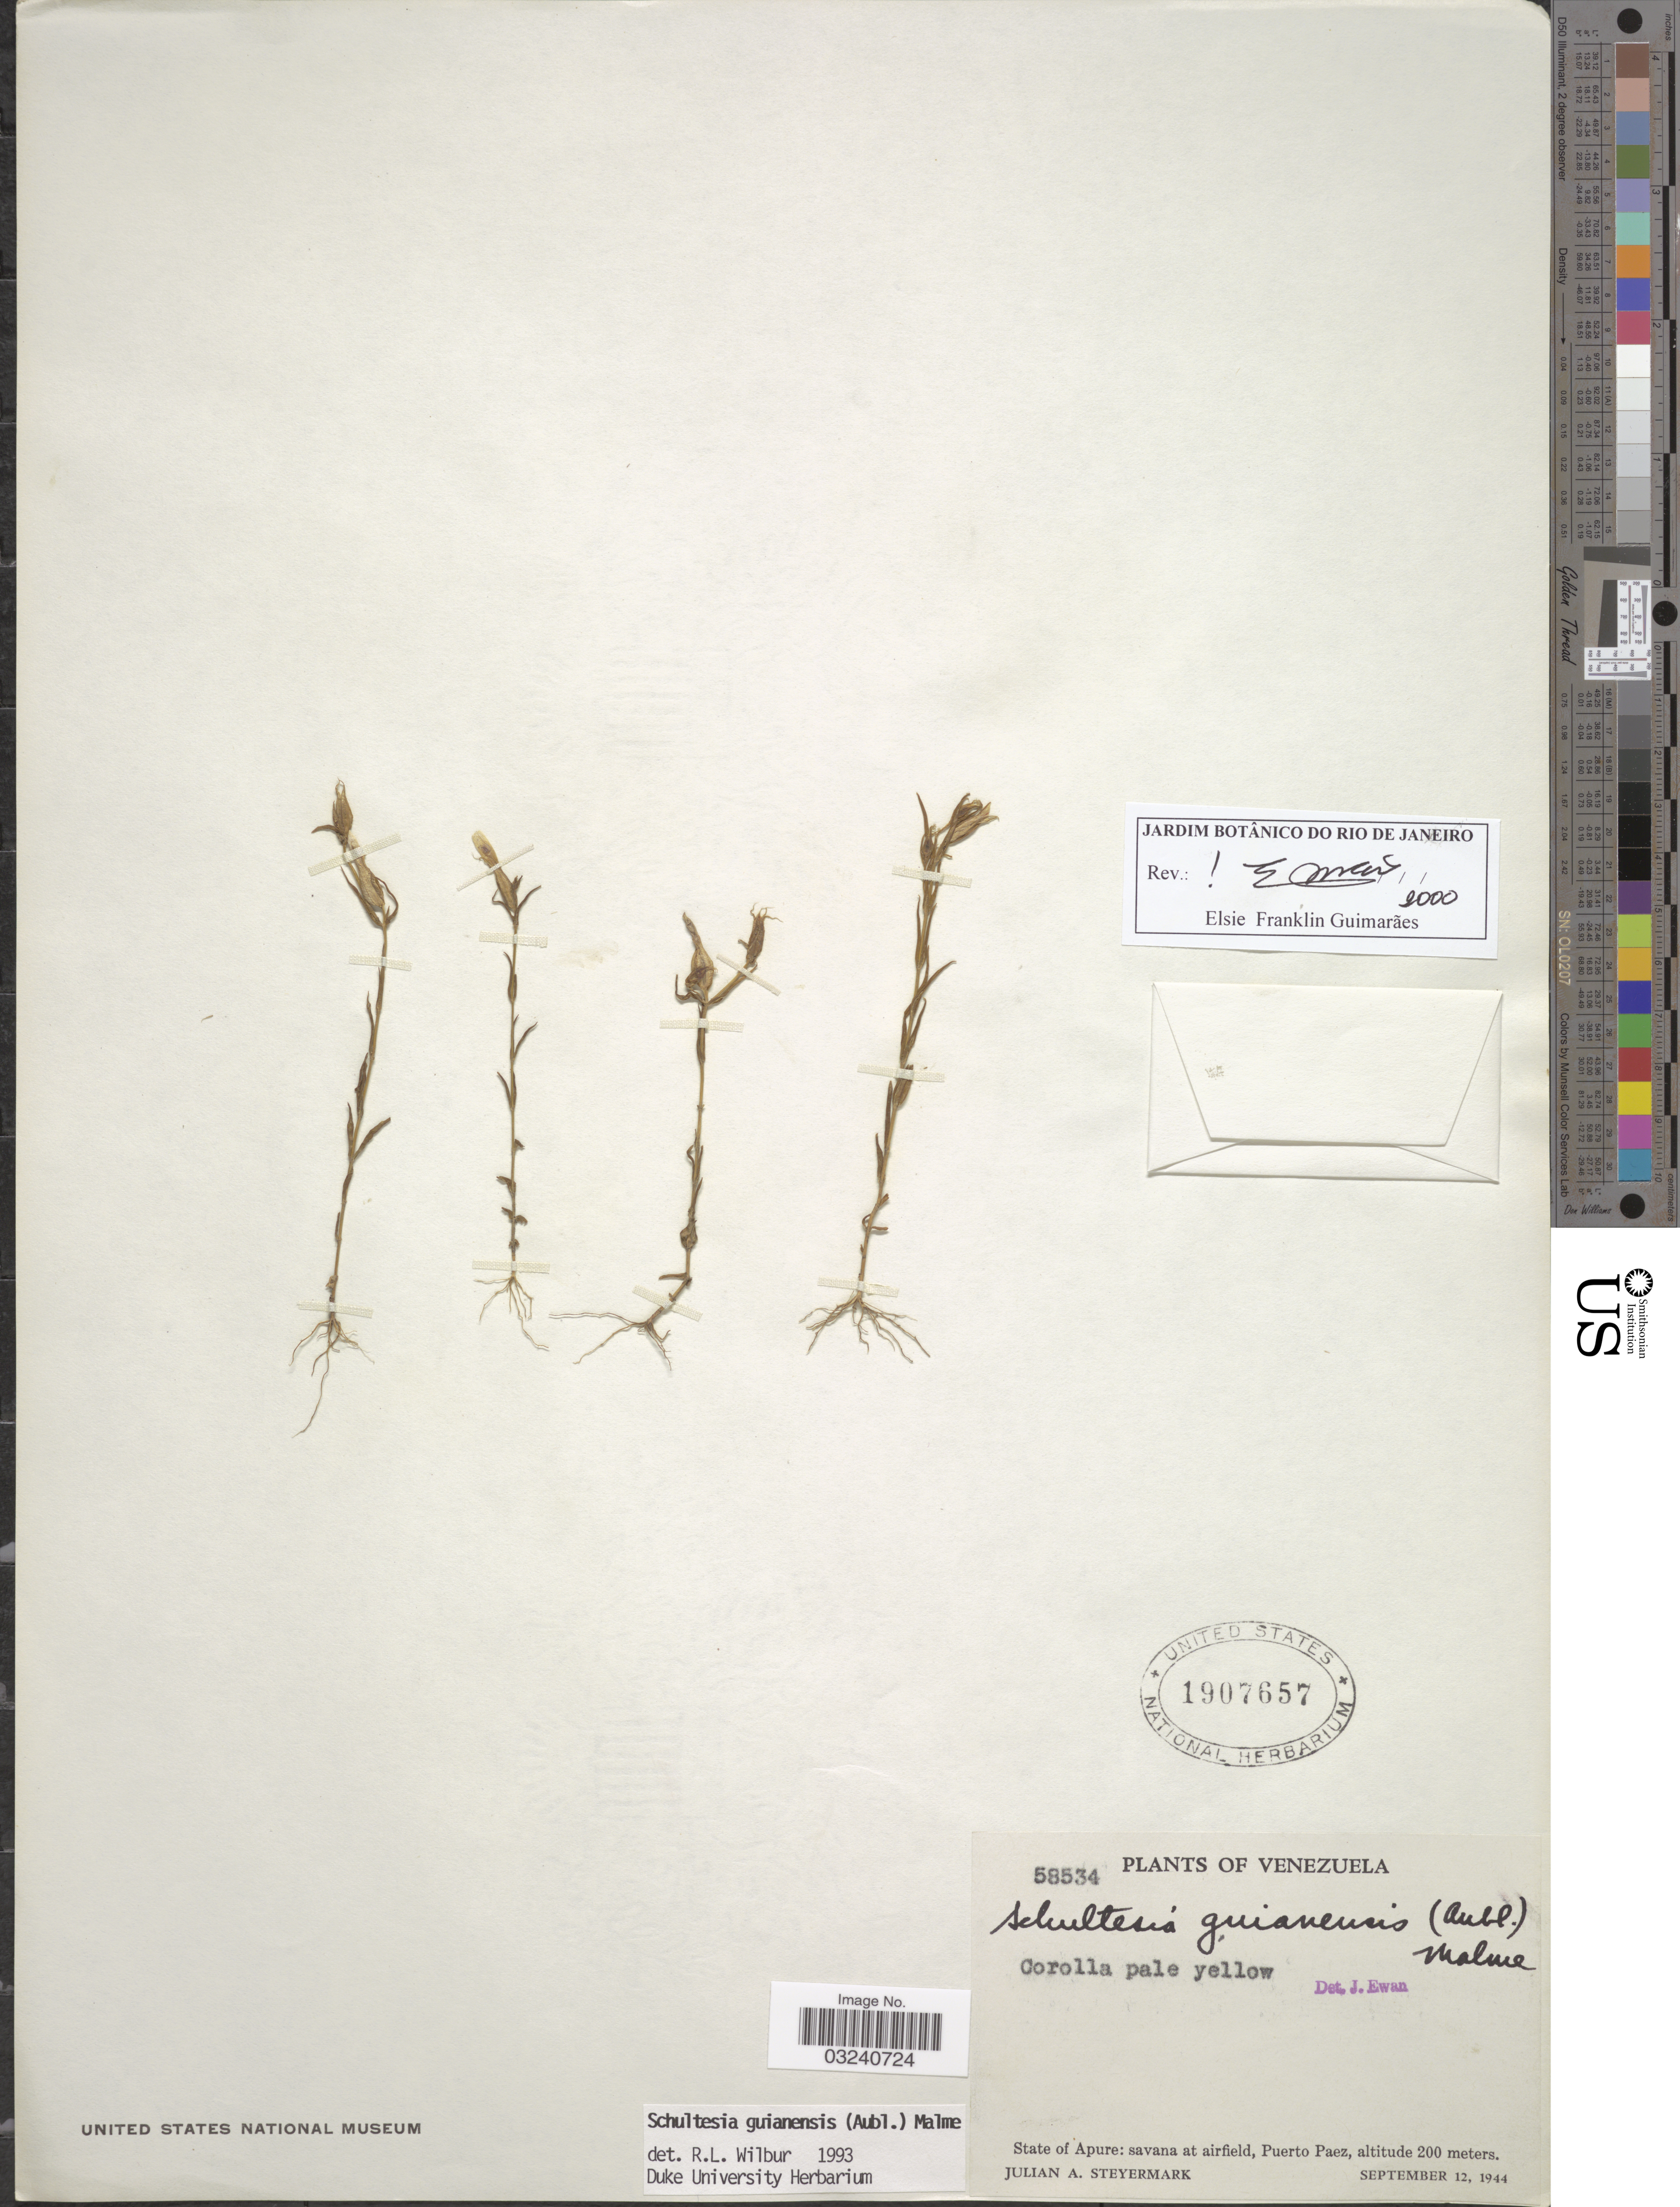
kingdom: Plantae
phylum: Tracheophyta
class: Magnoliopsida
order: Gentianales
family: Gentianaceae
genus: Schultesia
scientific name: Schultesia guianensis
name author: (Aubl.) Malme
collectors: J. Steyermark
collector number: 58534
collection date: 1944-09-12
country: Venezuela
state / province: Apure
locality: Savana at airfield, Puerto Paez.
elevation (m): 200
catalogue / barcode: US 1907657